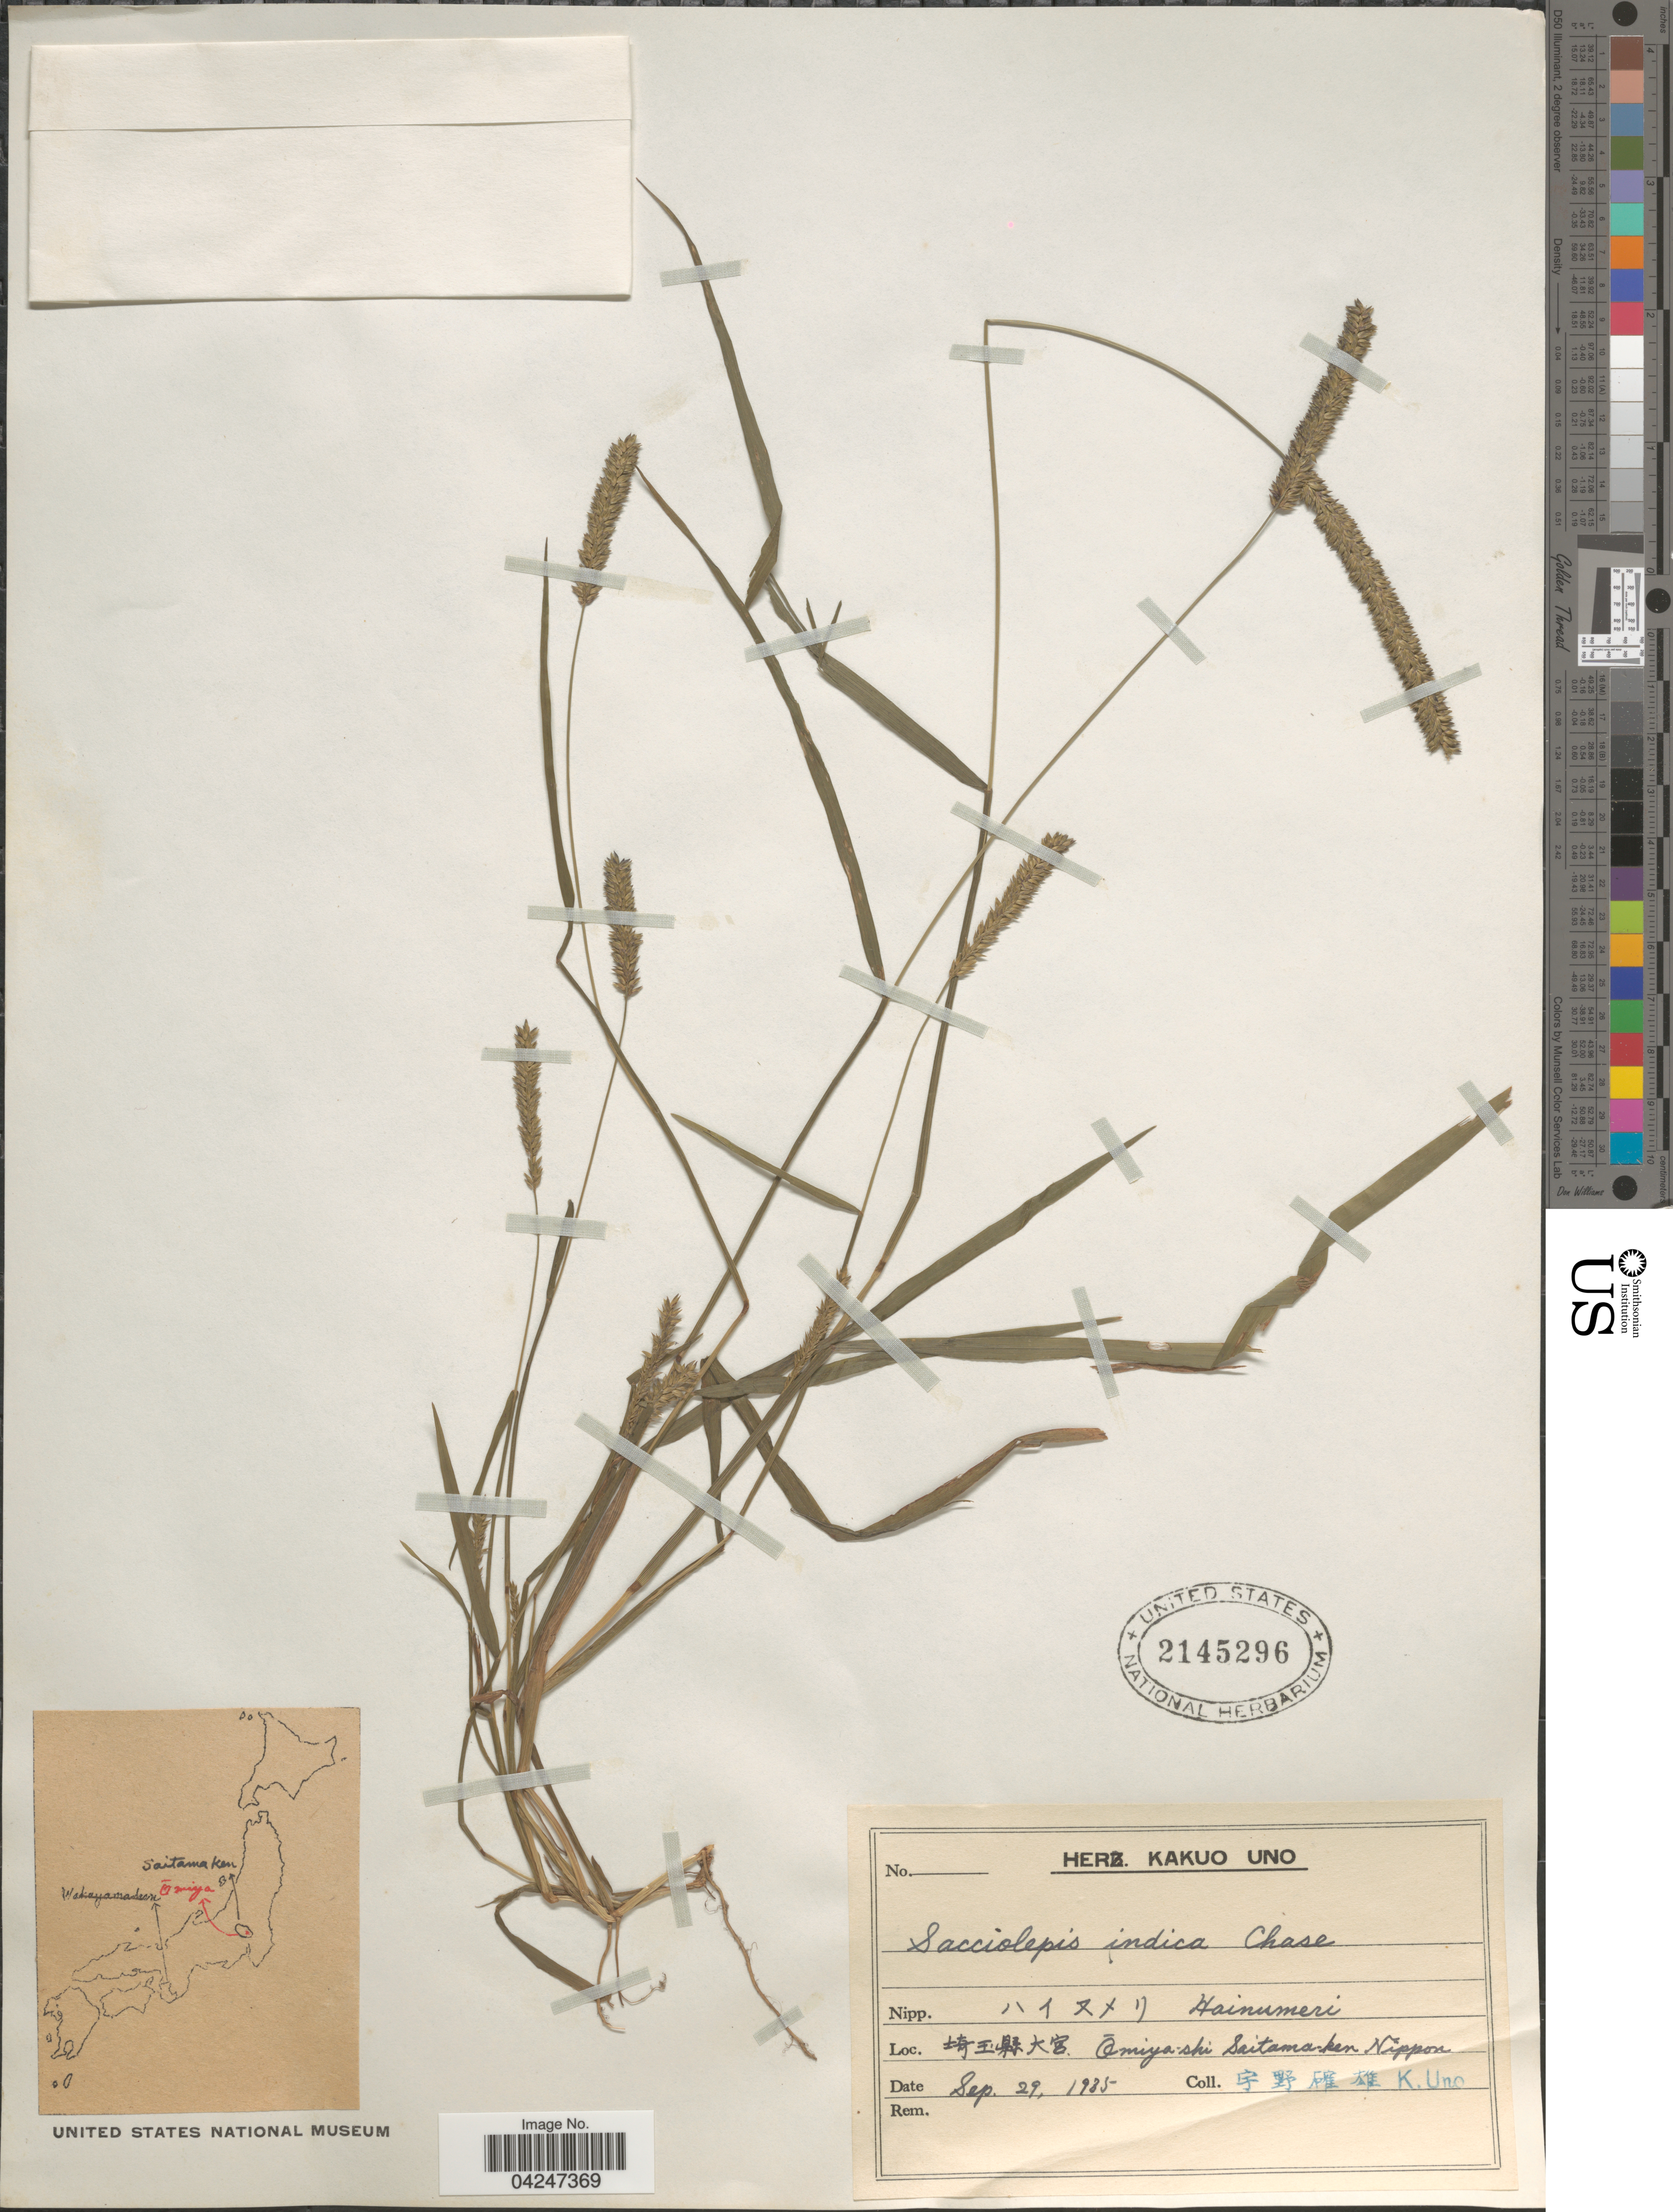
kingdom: Plantae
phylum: Tracheophyta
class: Liliopsida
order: Poales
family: Poaceae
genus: Sacciolepis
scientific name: Sacciolepis indica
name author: (L.) Chase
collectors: K. Uno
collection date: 1935-09-29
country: Japan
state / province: Saitama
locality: Omiya-shi Saitama-ken. Nippon.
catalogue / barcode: US 2145296